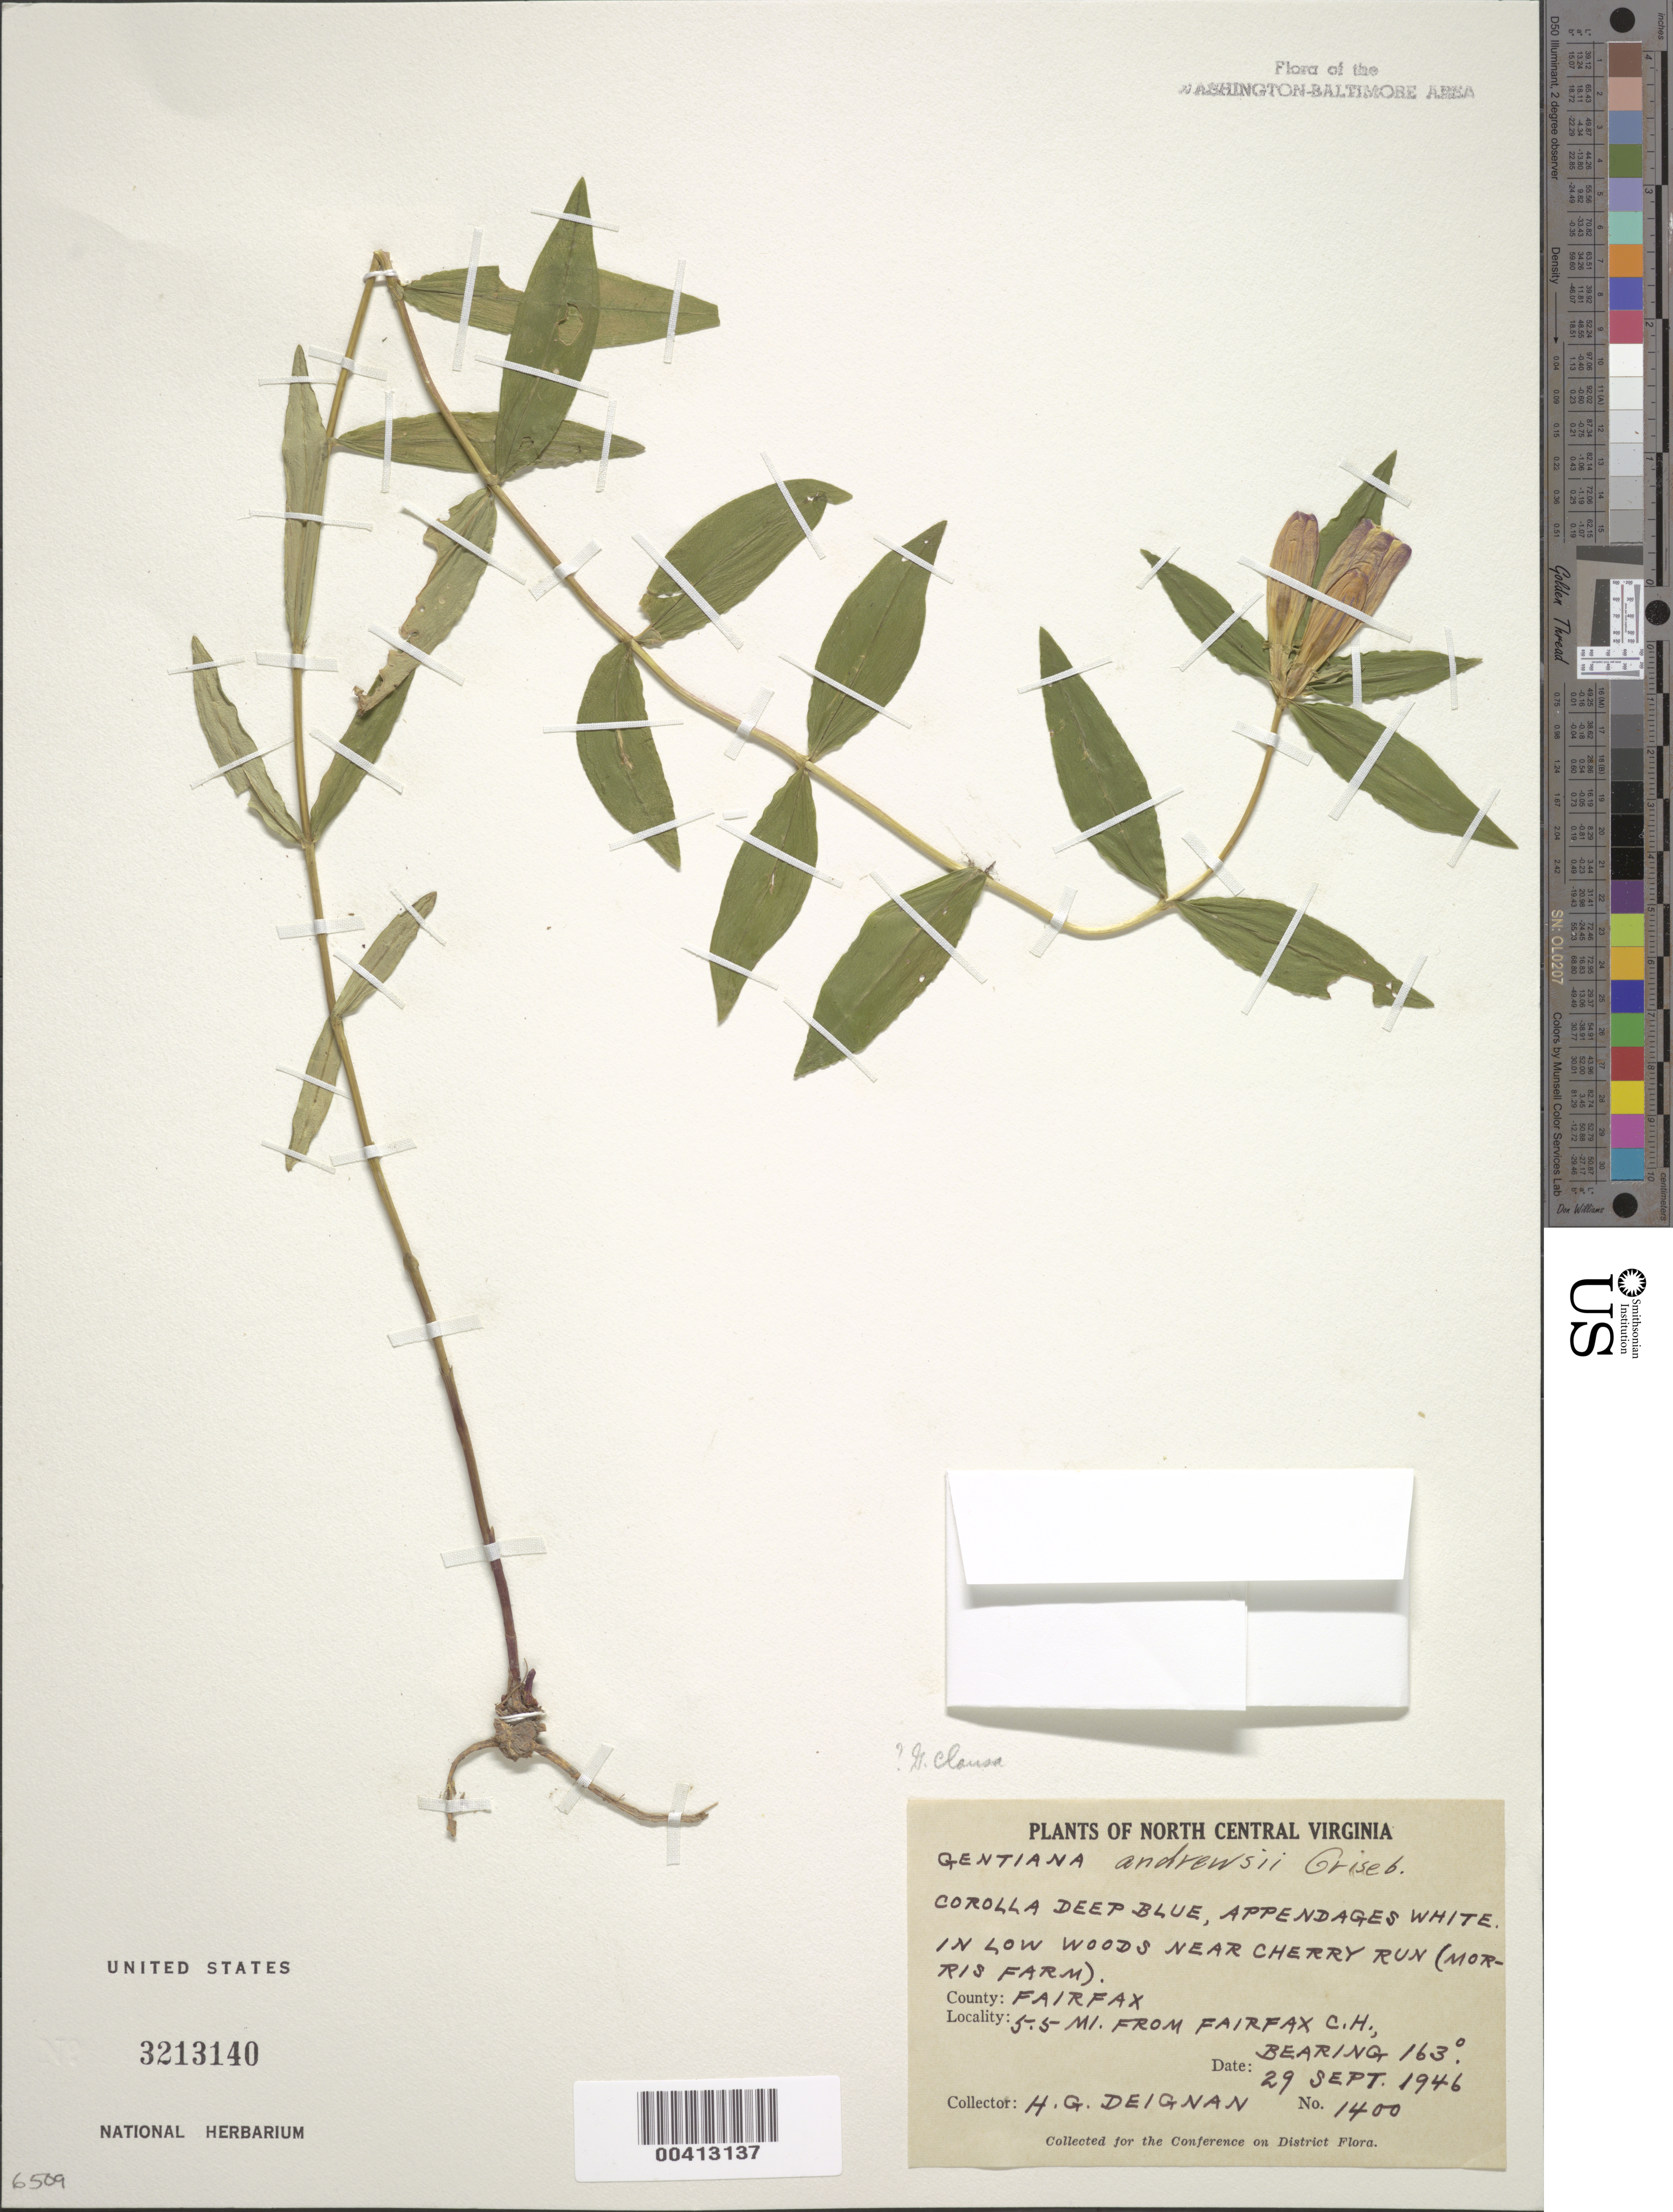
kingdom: Plantae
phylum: Tracheophyta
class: Magnoliopsida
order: Gentianales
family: Gentianaceae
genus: Gentiana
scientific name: Gentiana andrewsii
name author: Griseb.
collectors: H. Deignan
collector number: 1400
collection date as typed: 29 Sep 1946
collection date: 1946-09-29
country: United States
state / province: Virginia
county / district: Fairfax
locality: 5.5 mi. from Fairfax County Courthouse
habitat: In low woods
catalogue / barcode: US 3213140